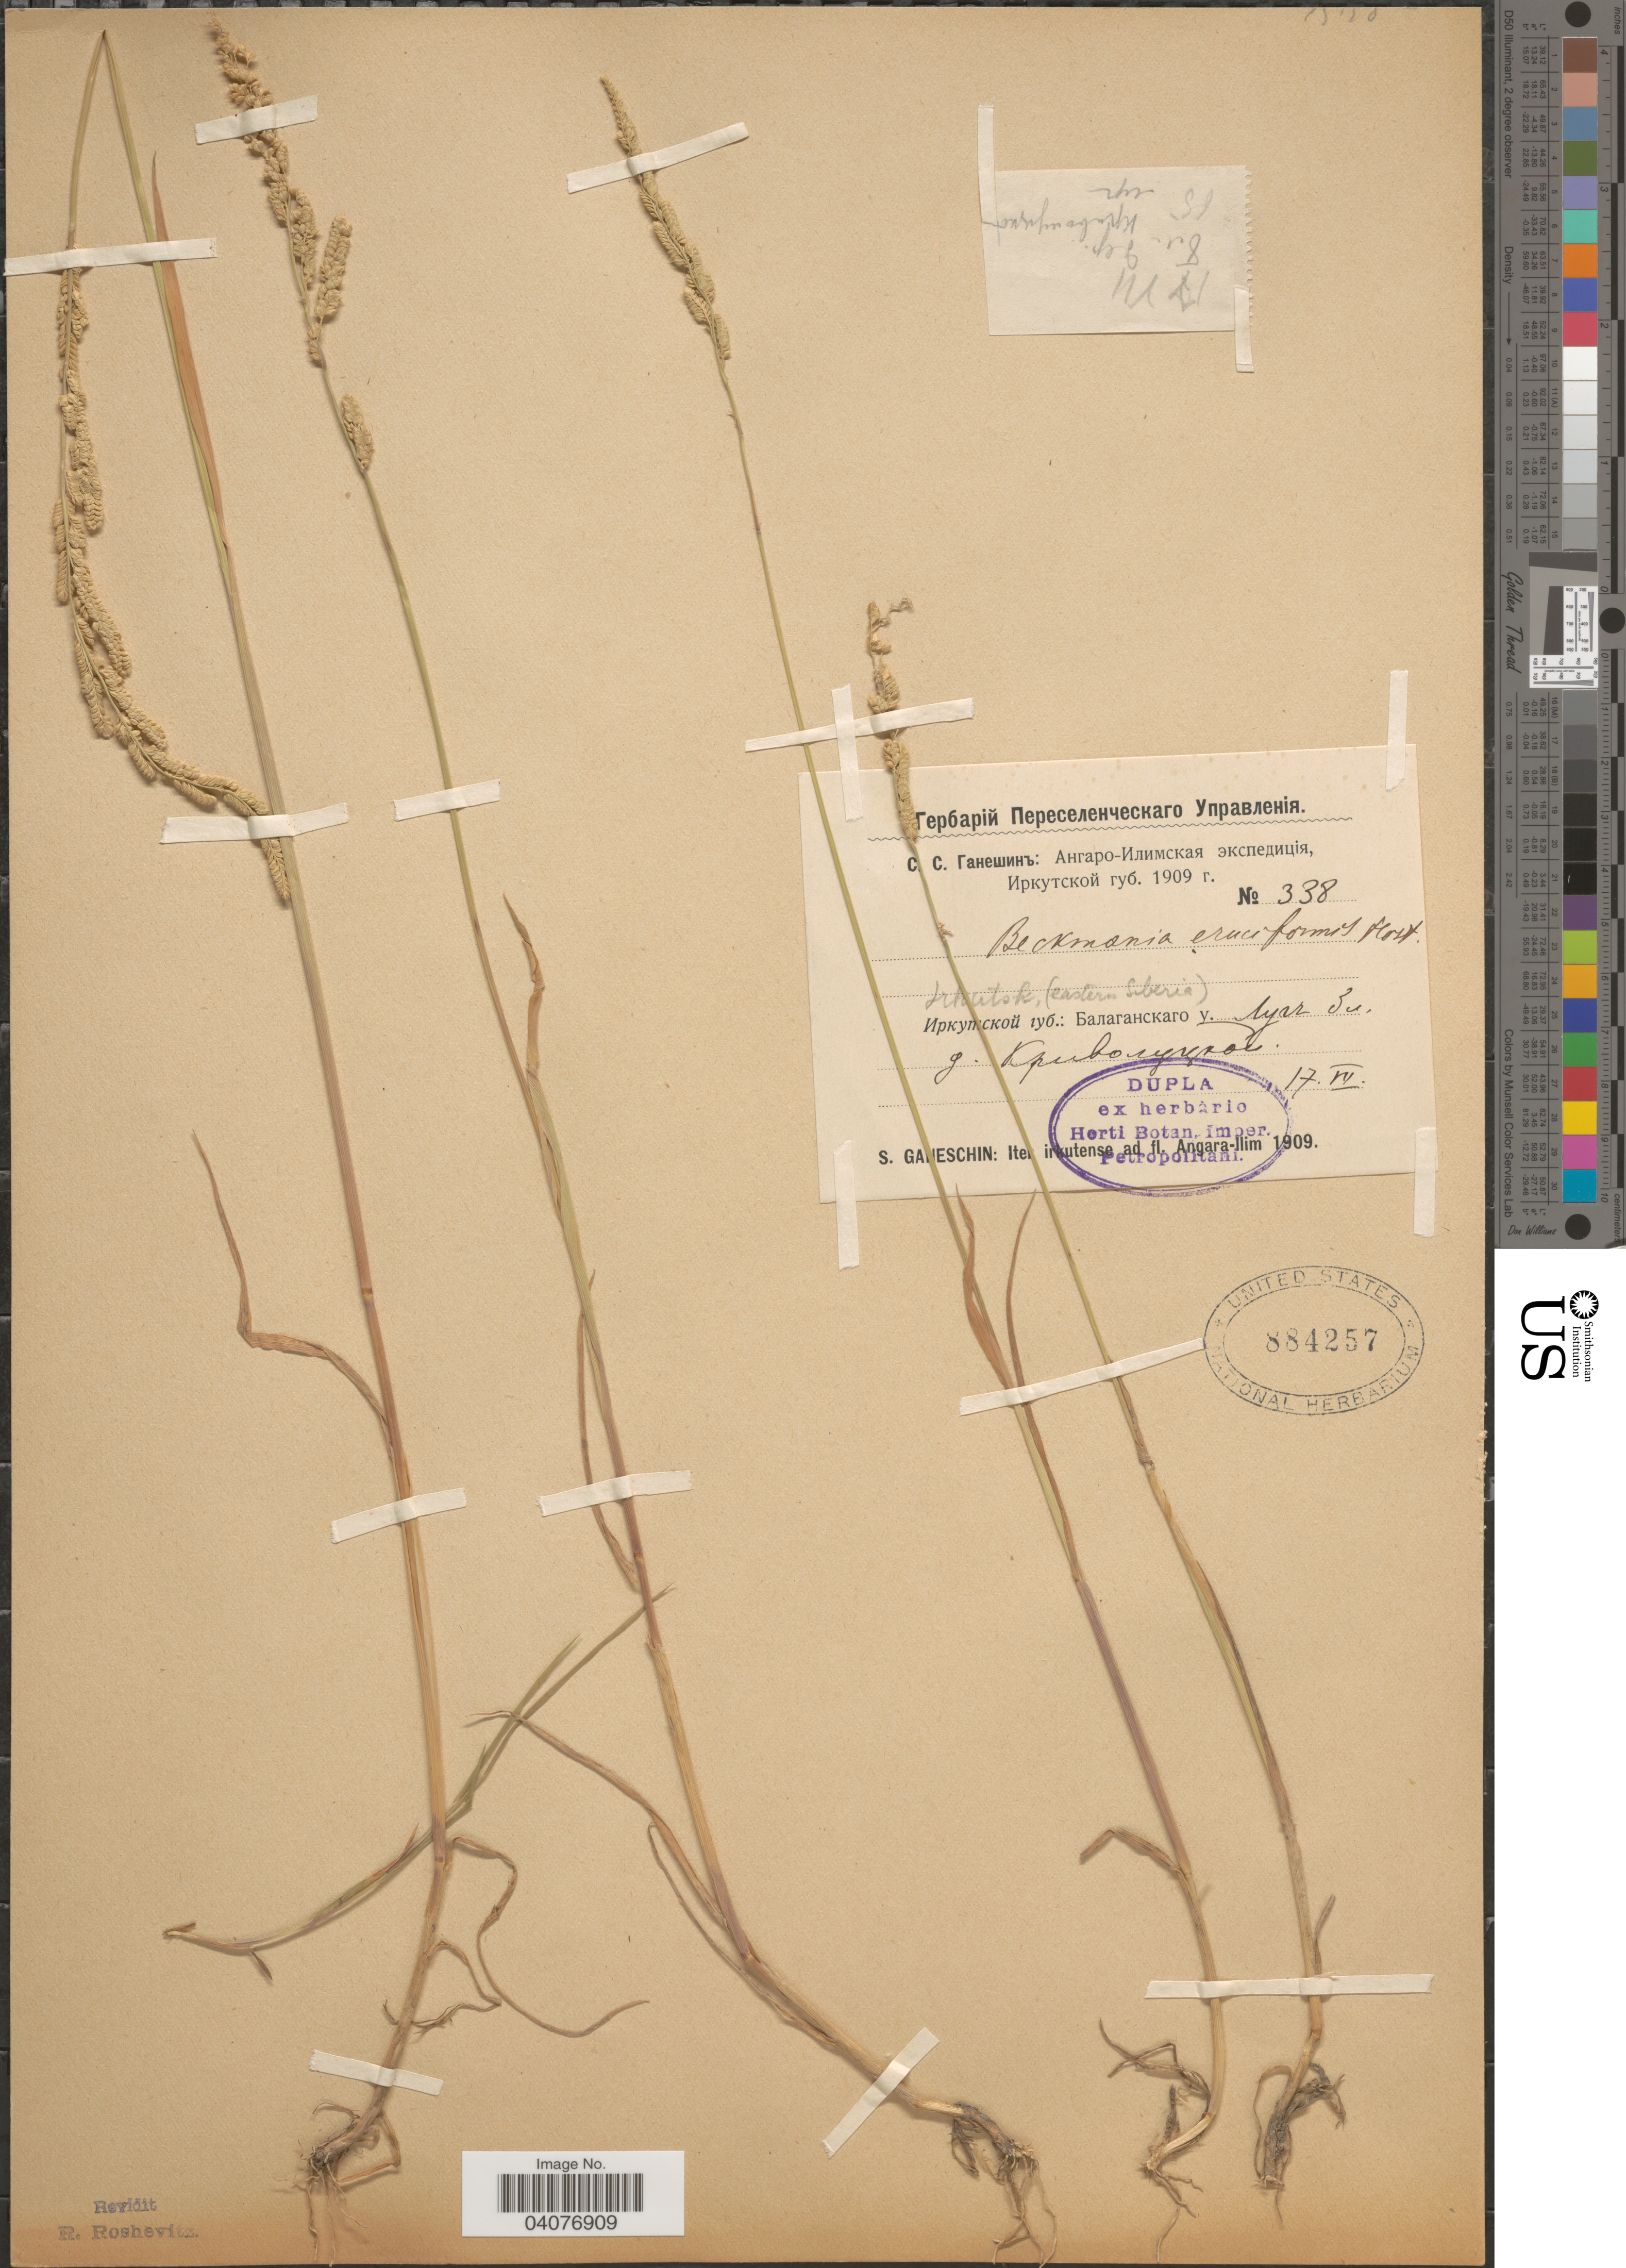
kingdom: Plantae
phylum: Tracheophyta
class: Liliopsida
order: Poales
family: Poaceae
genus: Beckmannia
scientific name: Beckmannia syzigachne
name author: (Steud.) Fernald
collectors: S. Ganeschin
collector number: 338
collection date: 1909-07-17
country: Russian Federation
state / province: Irkutsk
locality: X. Iter irkutense ad fl. Angara-Ilim 1909.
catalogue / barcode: US 884257